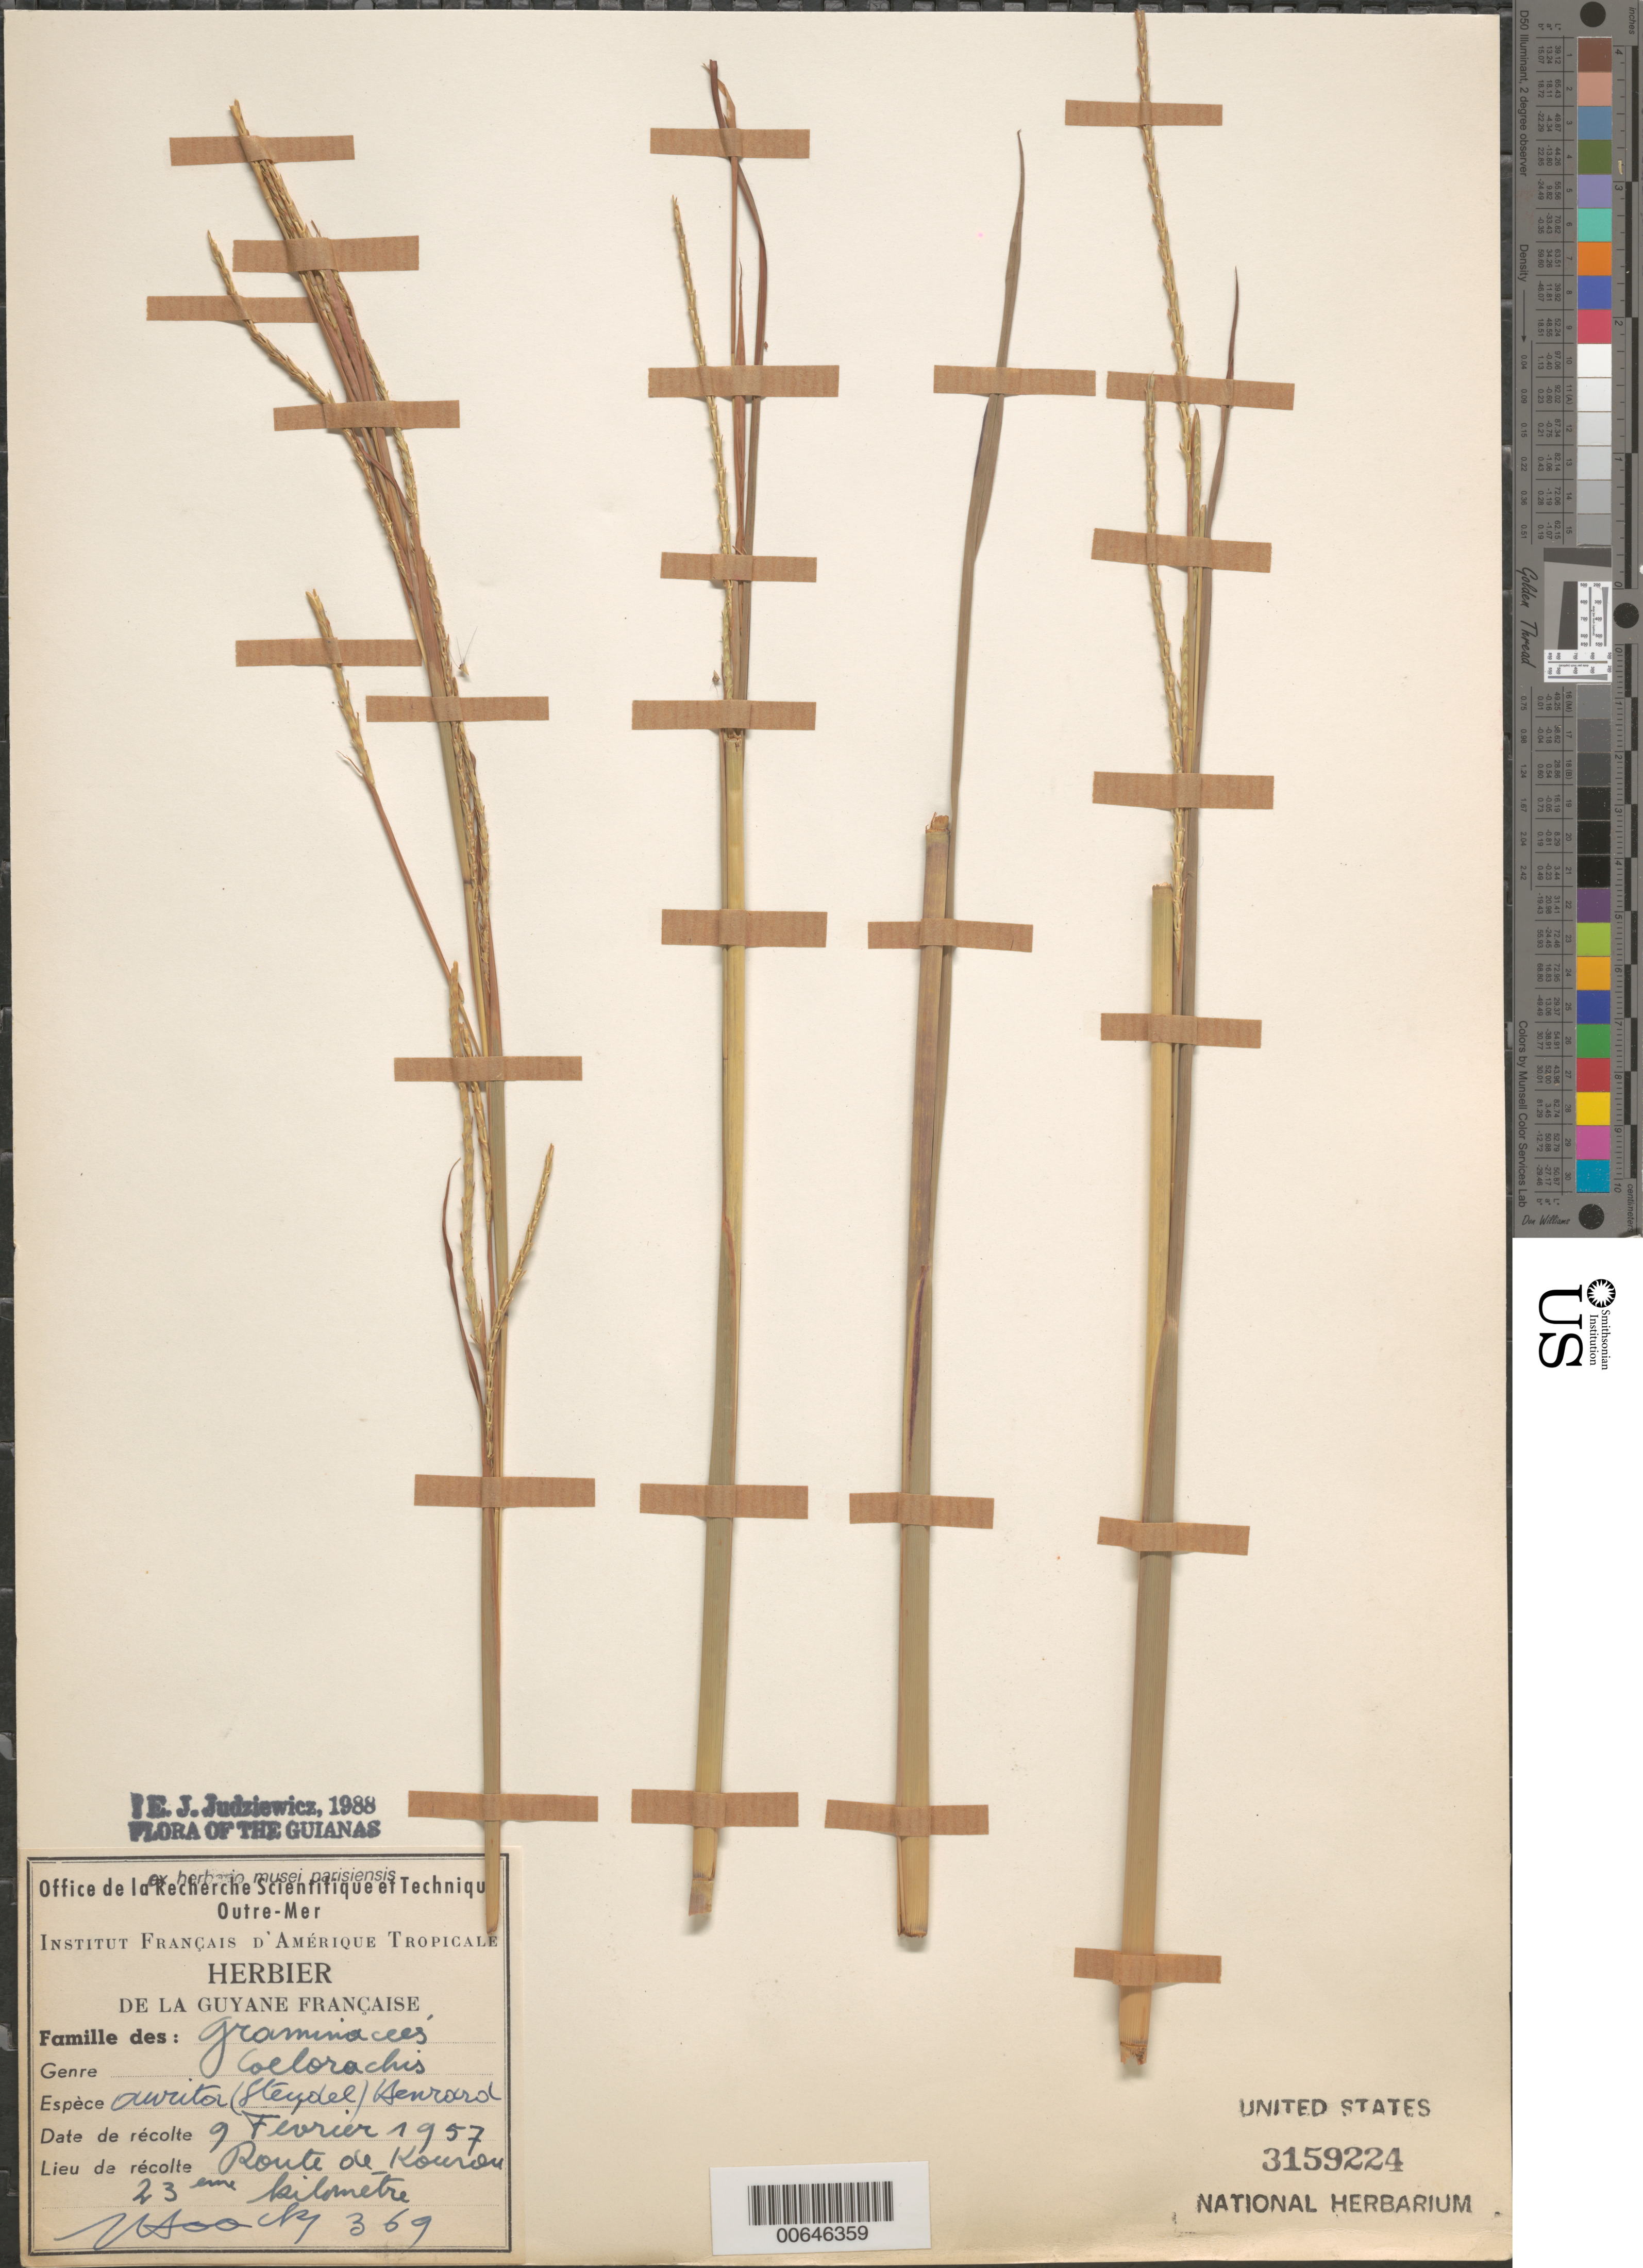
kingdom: Plantae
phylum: Tracheophyta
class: Liliopsida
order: Poales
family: Poaceae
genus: Mnesithea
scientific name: Mnesithea aurita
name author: (Steud.) de Koning & Sosef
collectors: J. Hoock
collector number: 369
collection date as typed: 9-Feb-57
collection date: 1957-02-09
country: French Guiana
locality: Route de Kourou, 23 km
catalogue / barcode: US 3159224